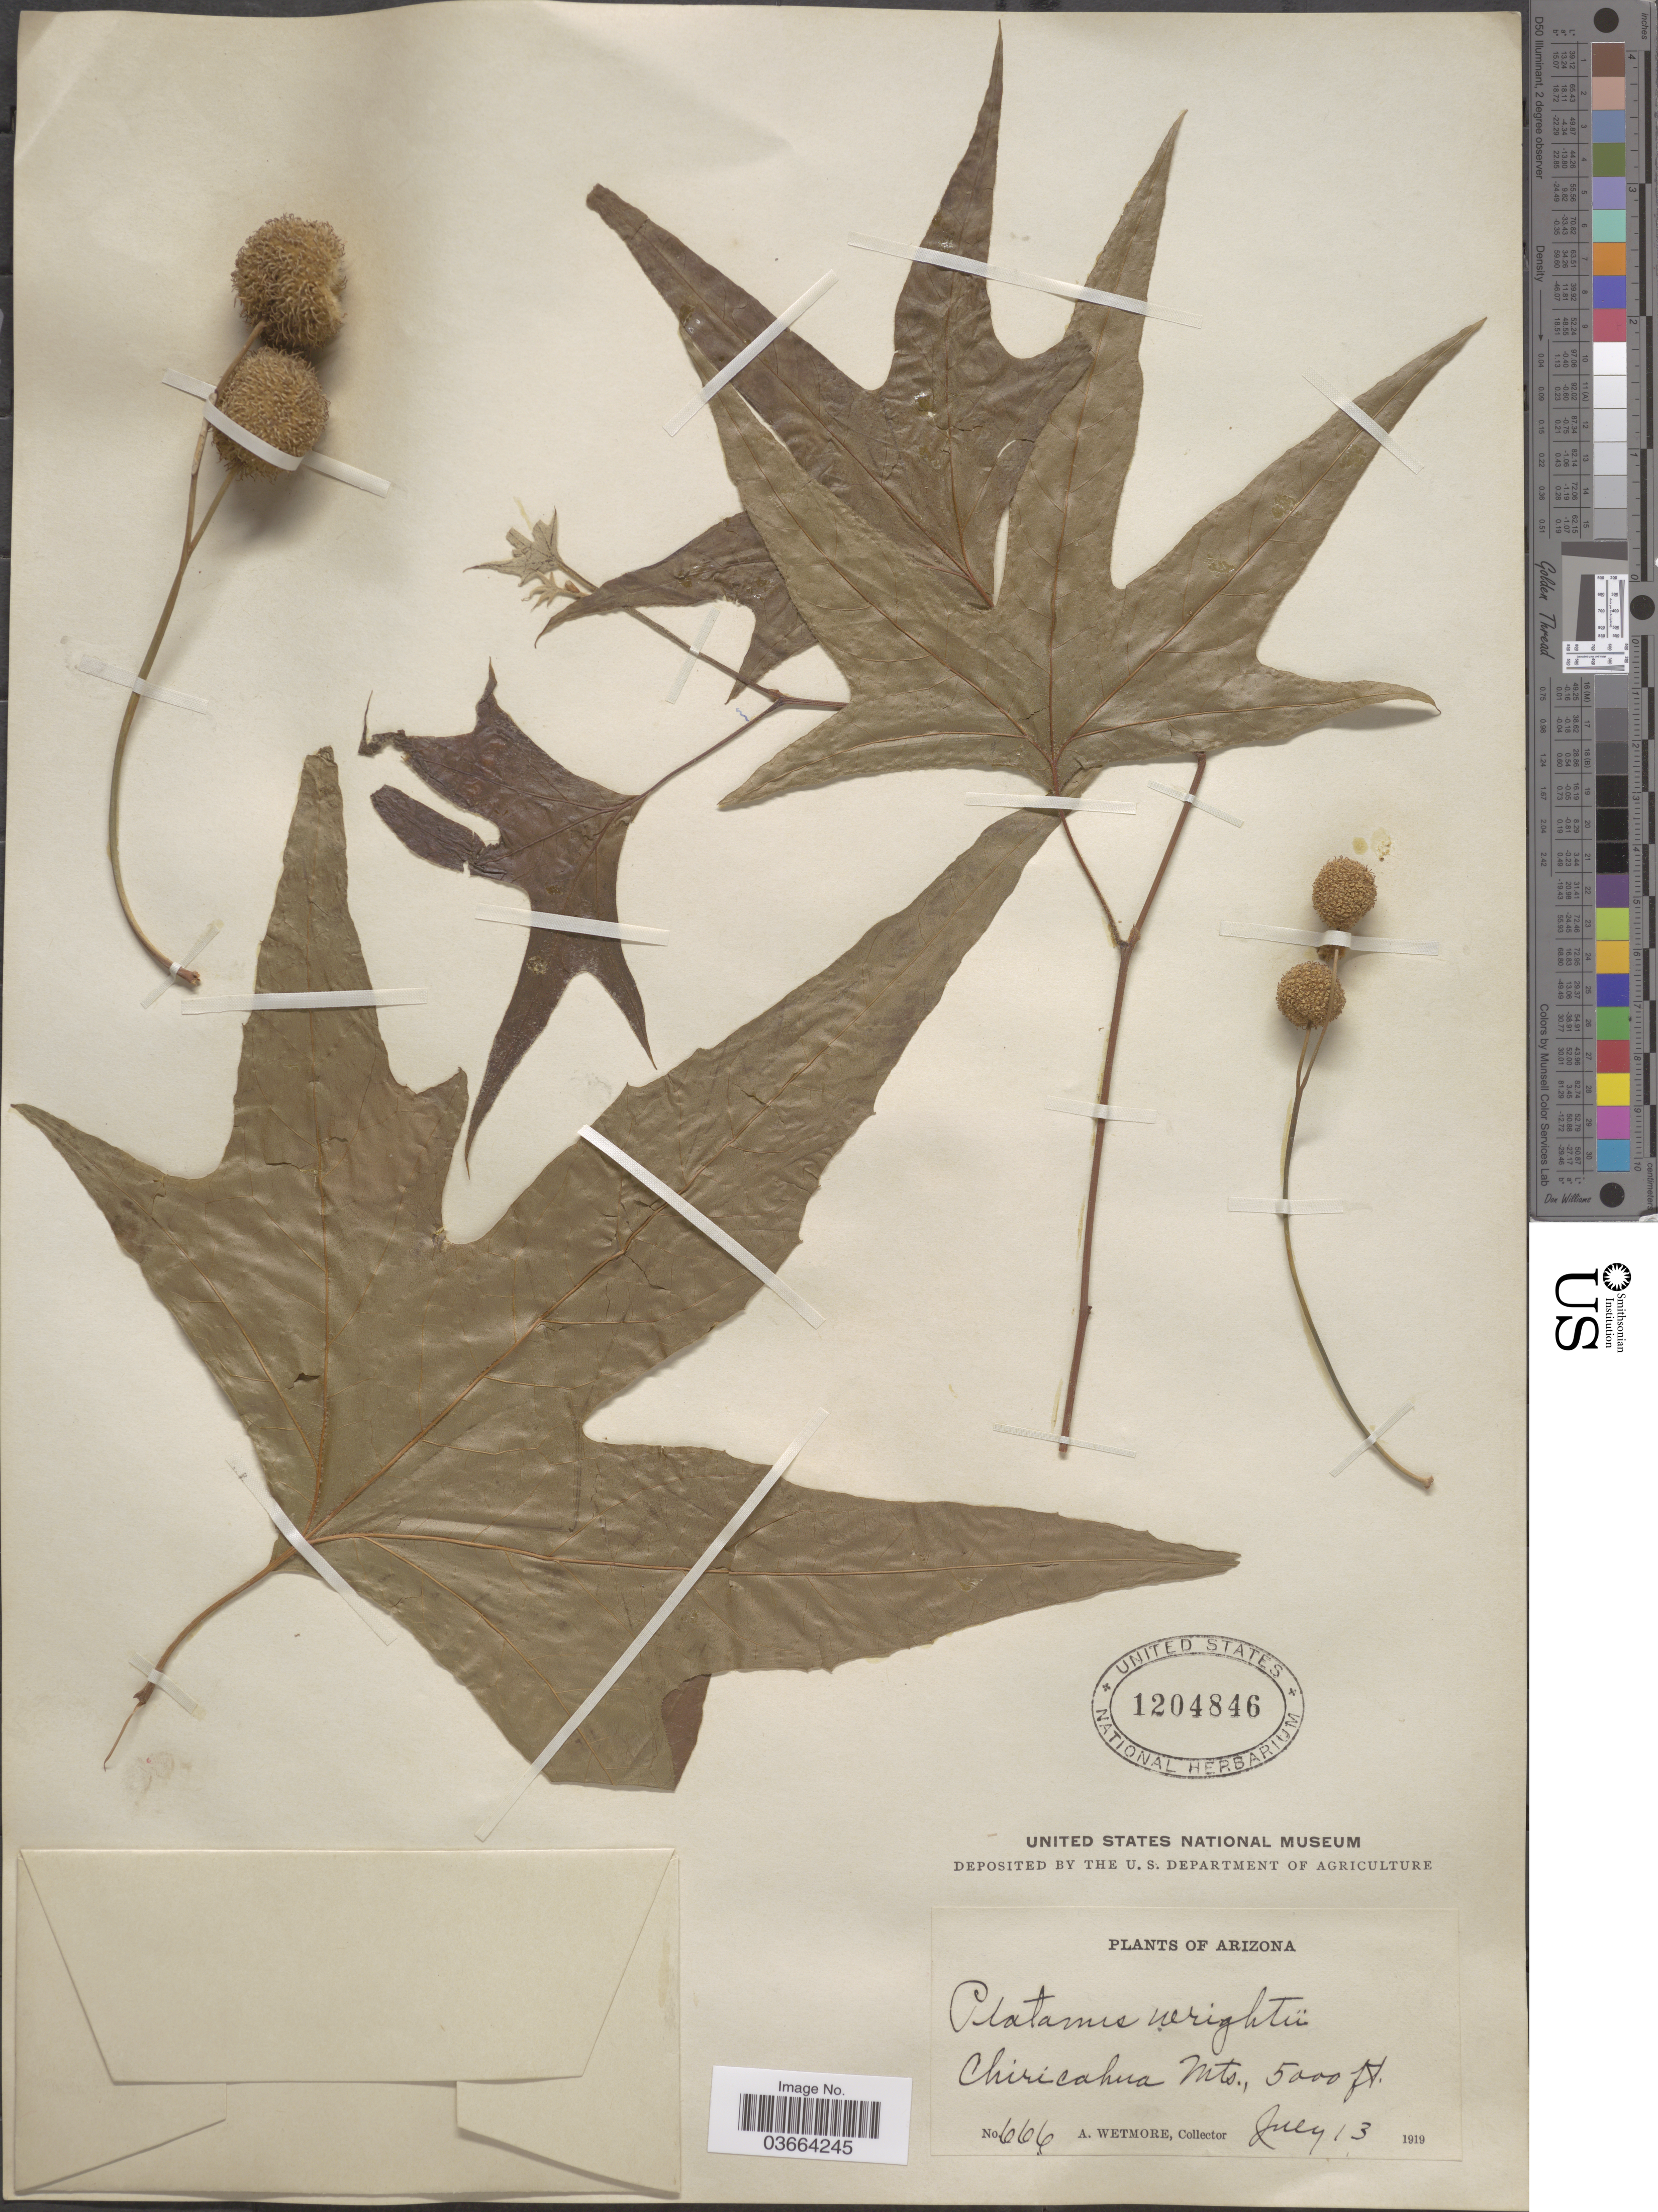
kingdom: Plantae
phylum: Tracheophyta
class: Magnoliopsida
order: Proteales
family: Platanaceae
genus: Platanus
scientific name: Platanus wrightii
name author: S. Watson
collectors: A. Wetmore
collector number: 666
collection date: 1919-07-13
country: United States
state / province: Arizona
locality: Chiricahua Mts.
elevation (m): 1524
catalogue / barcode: US 1204846